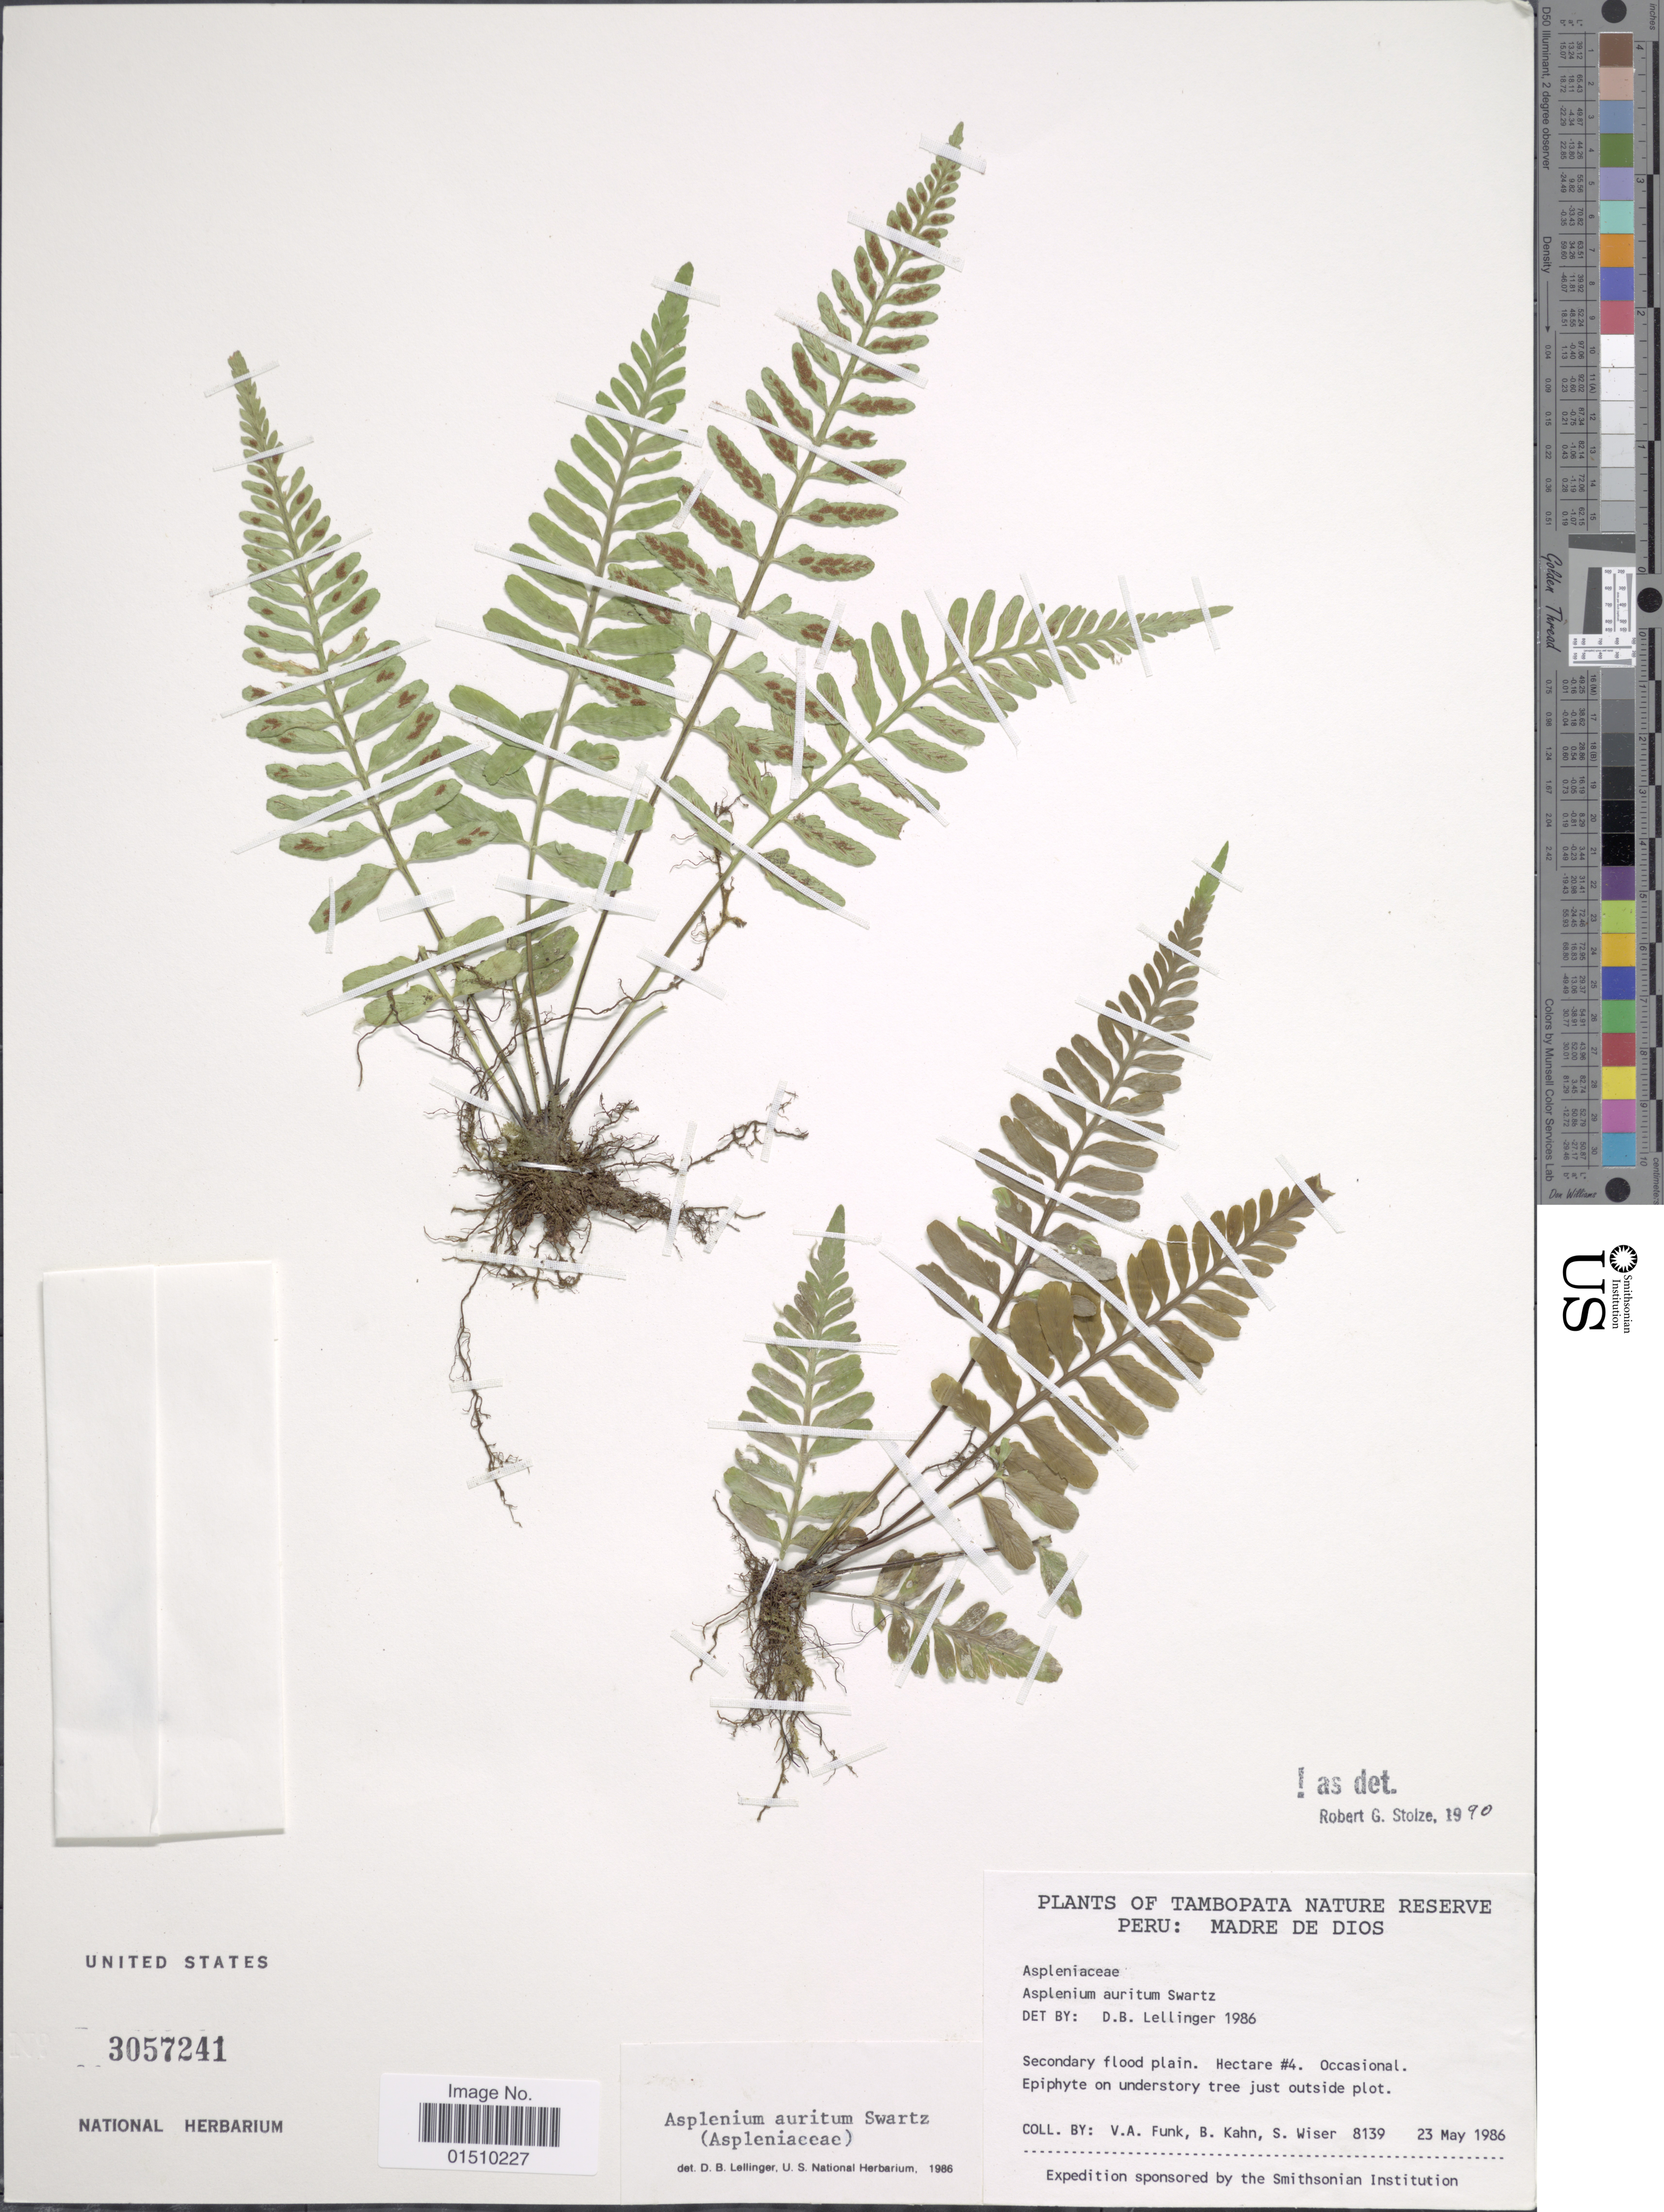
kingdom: Plantae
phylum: Tracheophyta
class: Polypodiopsida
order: Polypodiales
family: Aspleniaceae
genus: Asplenium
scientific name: Asplenium auritum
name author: Sw.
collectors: V. Funk, B. Kahn & S. Wiser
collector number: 8139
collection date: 1986-05-23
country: Peru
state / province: Madre de Dios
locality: Tambopata Nature Reserve, Peri: Madre de Dios.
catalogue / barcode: US 3057241